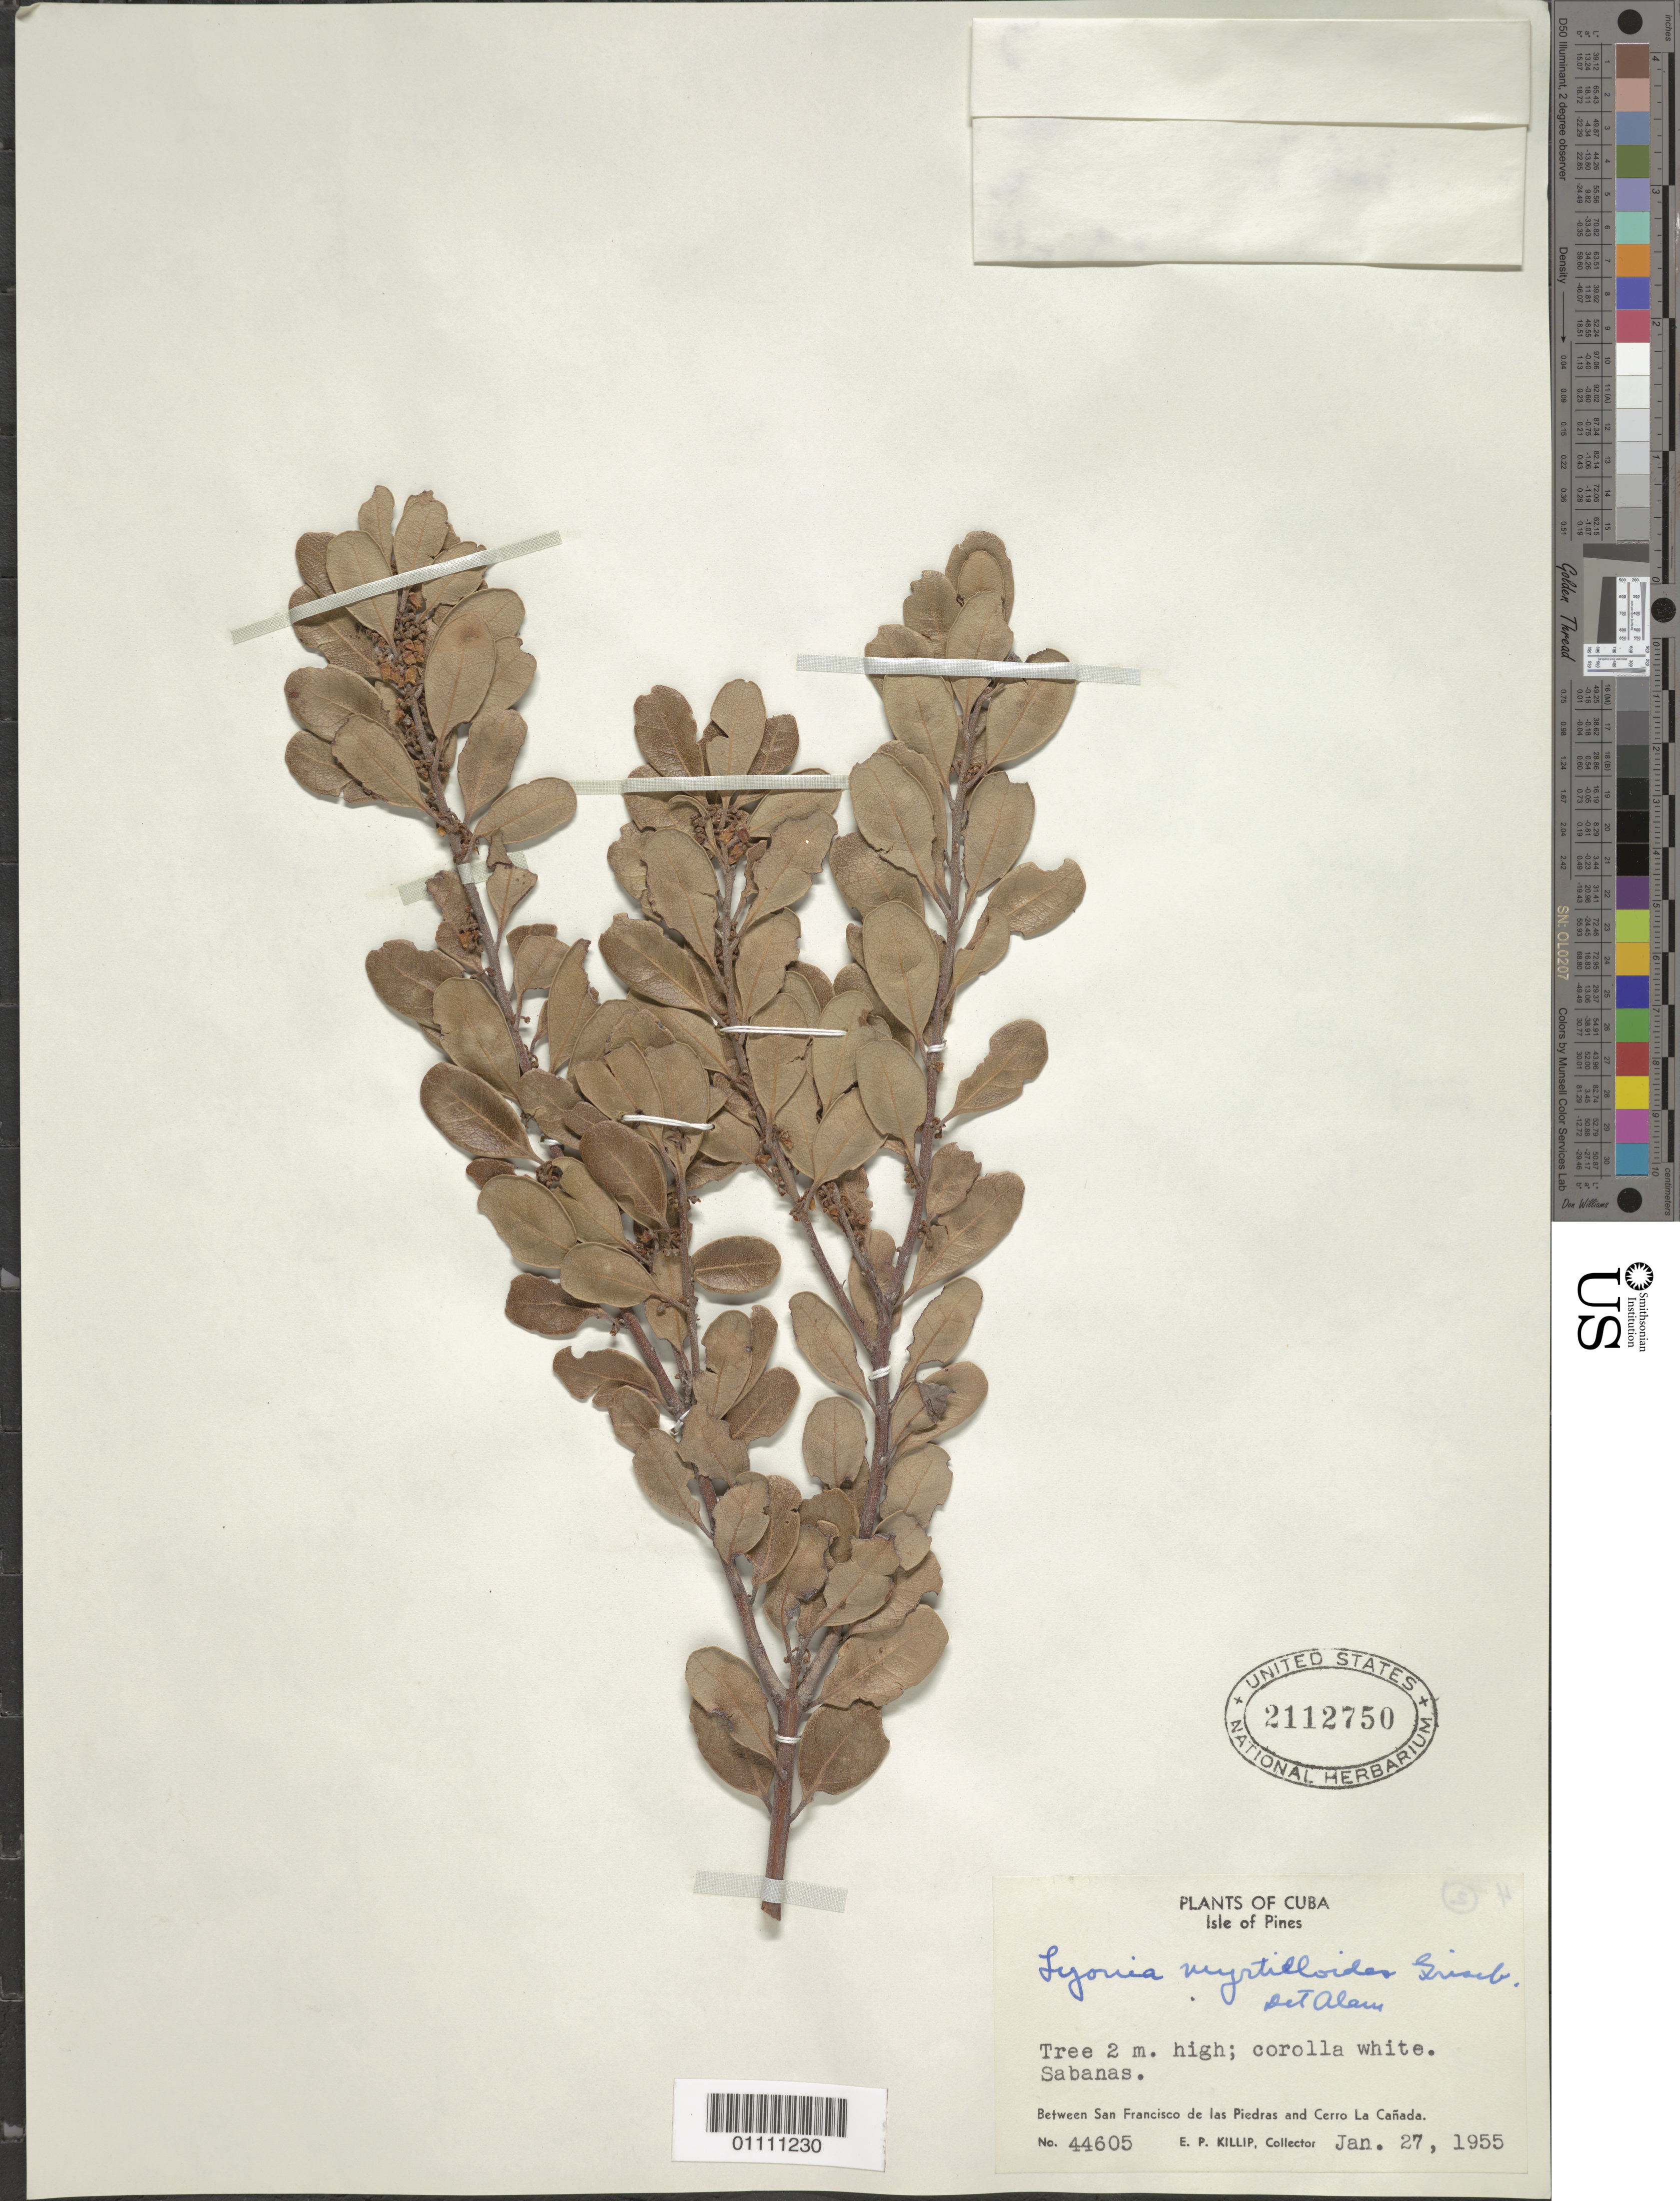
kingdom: Plantae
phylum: Tracheophyta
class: Magnoliopsida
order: Ericales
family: Ericaceae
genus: Lyonia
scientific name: Lyonia myrtilloides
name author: Griseb.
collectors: E. P. Killip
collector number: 44605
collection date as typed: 27 Jan 1955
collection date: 1955-01-27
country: Cuba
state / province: Isla de La Juventud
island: Isla de la Juventud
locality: Isle of Pines, between San Francisco de las Piedras and Cerro La Canada Sabanas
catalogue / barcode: US 2112750